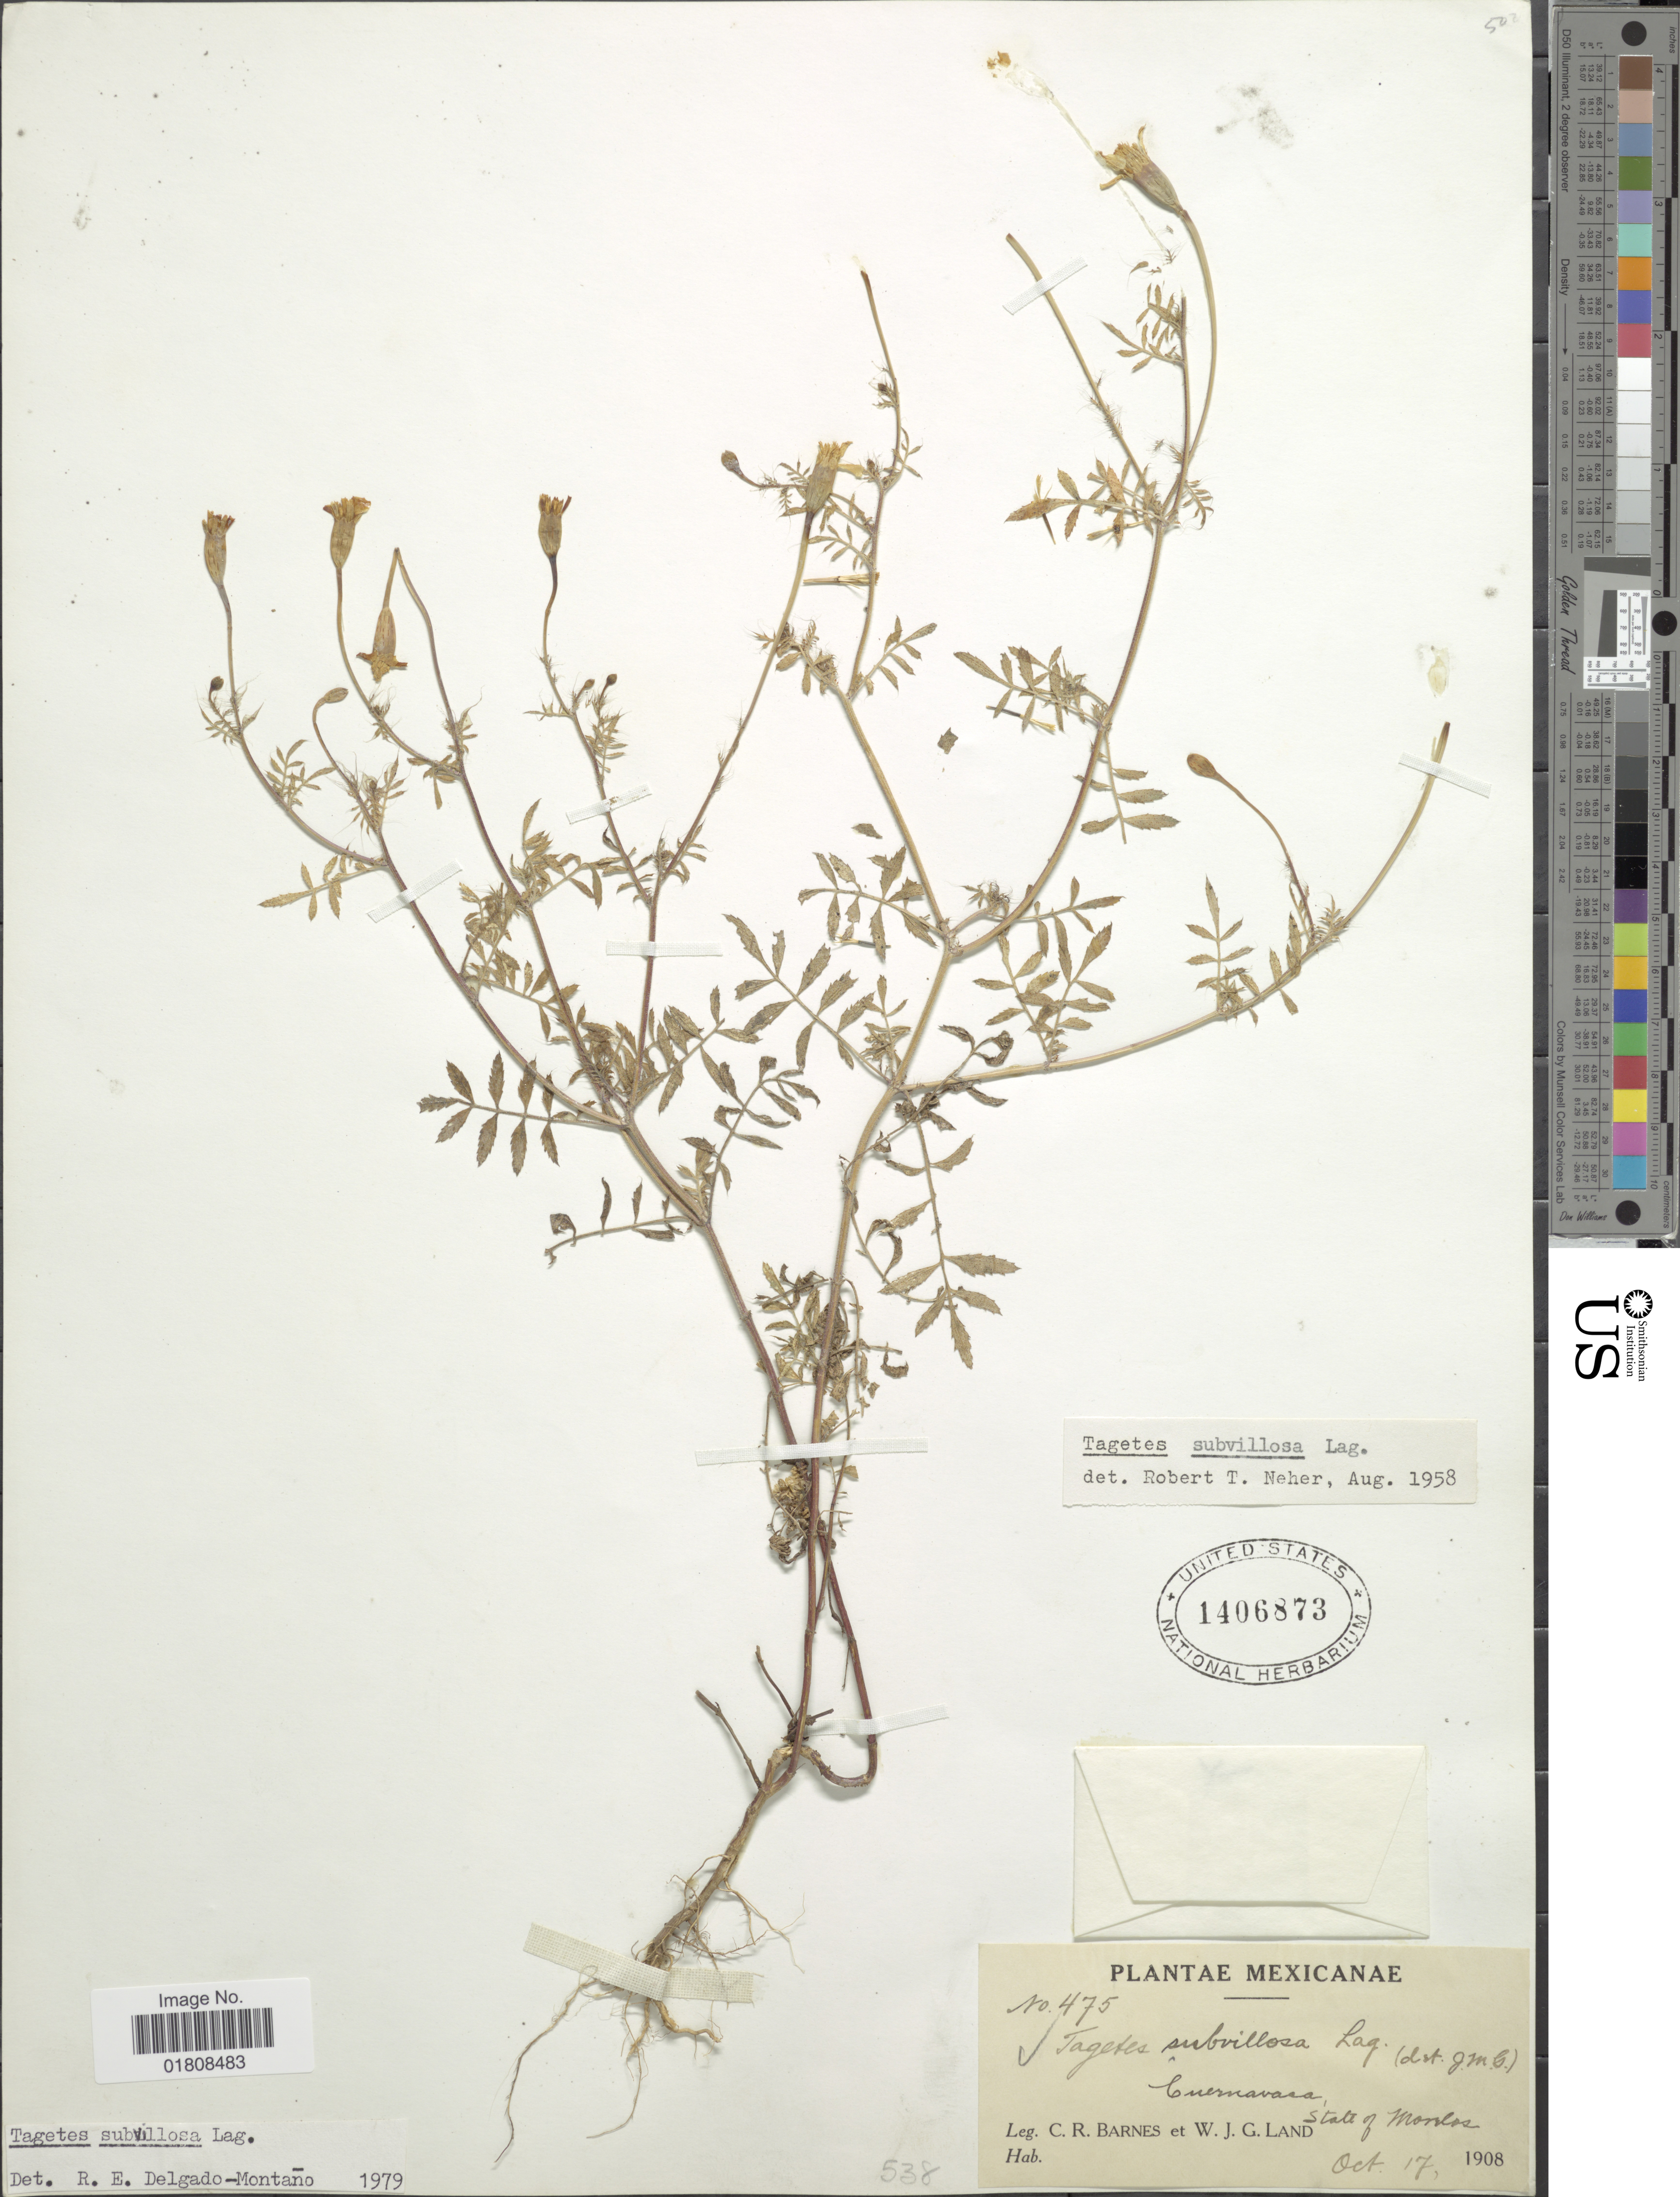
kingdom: Plantae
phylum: Tracheophyta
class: Magnoliopsida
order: Asterales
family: Asteraceae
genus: Tagetes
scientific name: Tagetes subvillosa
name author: Lag.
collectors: C. R. Barnes & W. J. G. Land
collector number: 475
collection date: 1908-10-17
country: Mexico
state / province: Morelos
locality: Cuernavaca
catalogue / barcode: US 1406873